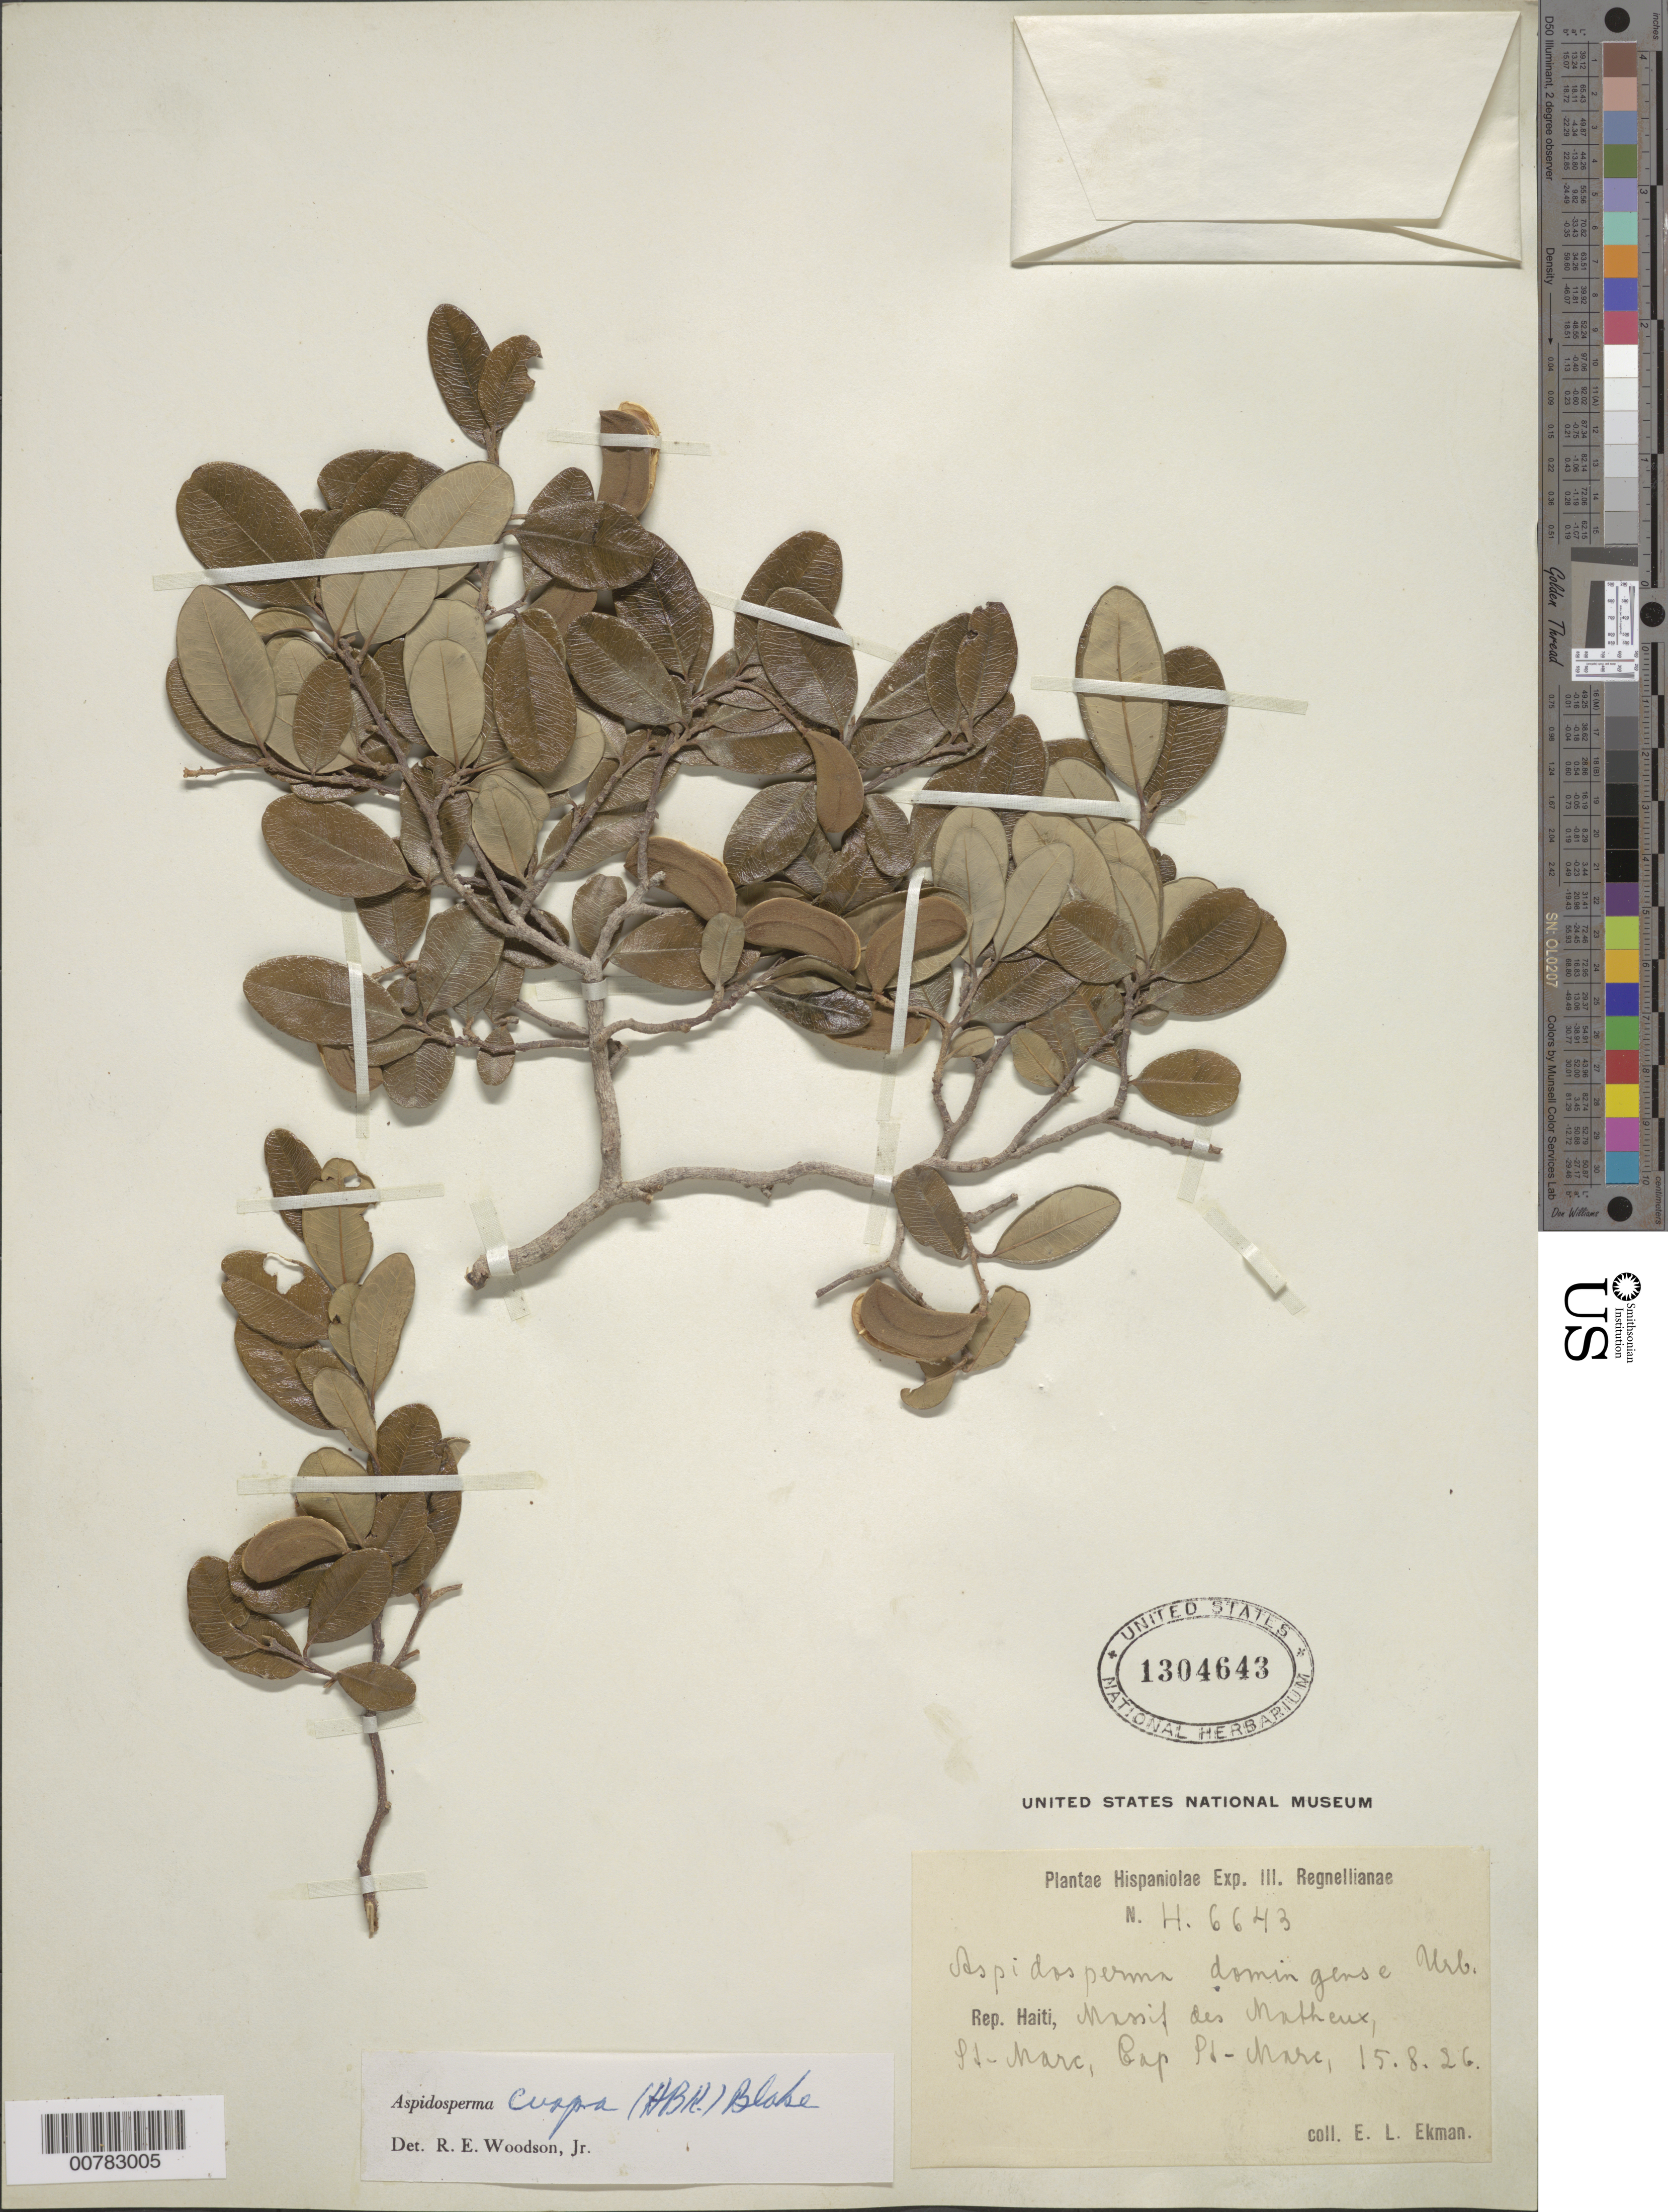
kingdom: Plantae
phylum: Tracheophyta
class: Magnoliopsida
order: Gentianales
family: Apocynaceae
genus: Aspidosperma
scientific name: Aspidosperma cuspa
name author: (Kunth) S.F. Blake ex Pittier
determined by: Woodson, R. E., Jr.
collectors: E. L. Ekman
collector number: H 6643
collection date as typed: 15 Aug 1926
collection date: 1926-08-15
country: Haiti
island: Hispaniola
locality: St. Marc, Massif des Matheux, Cap St. Marc.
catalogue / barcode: US 1304643